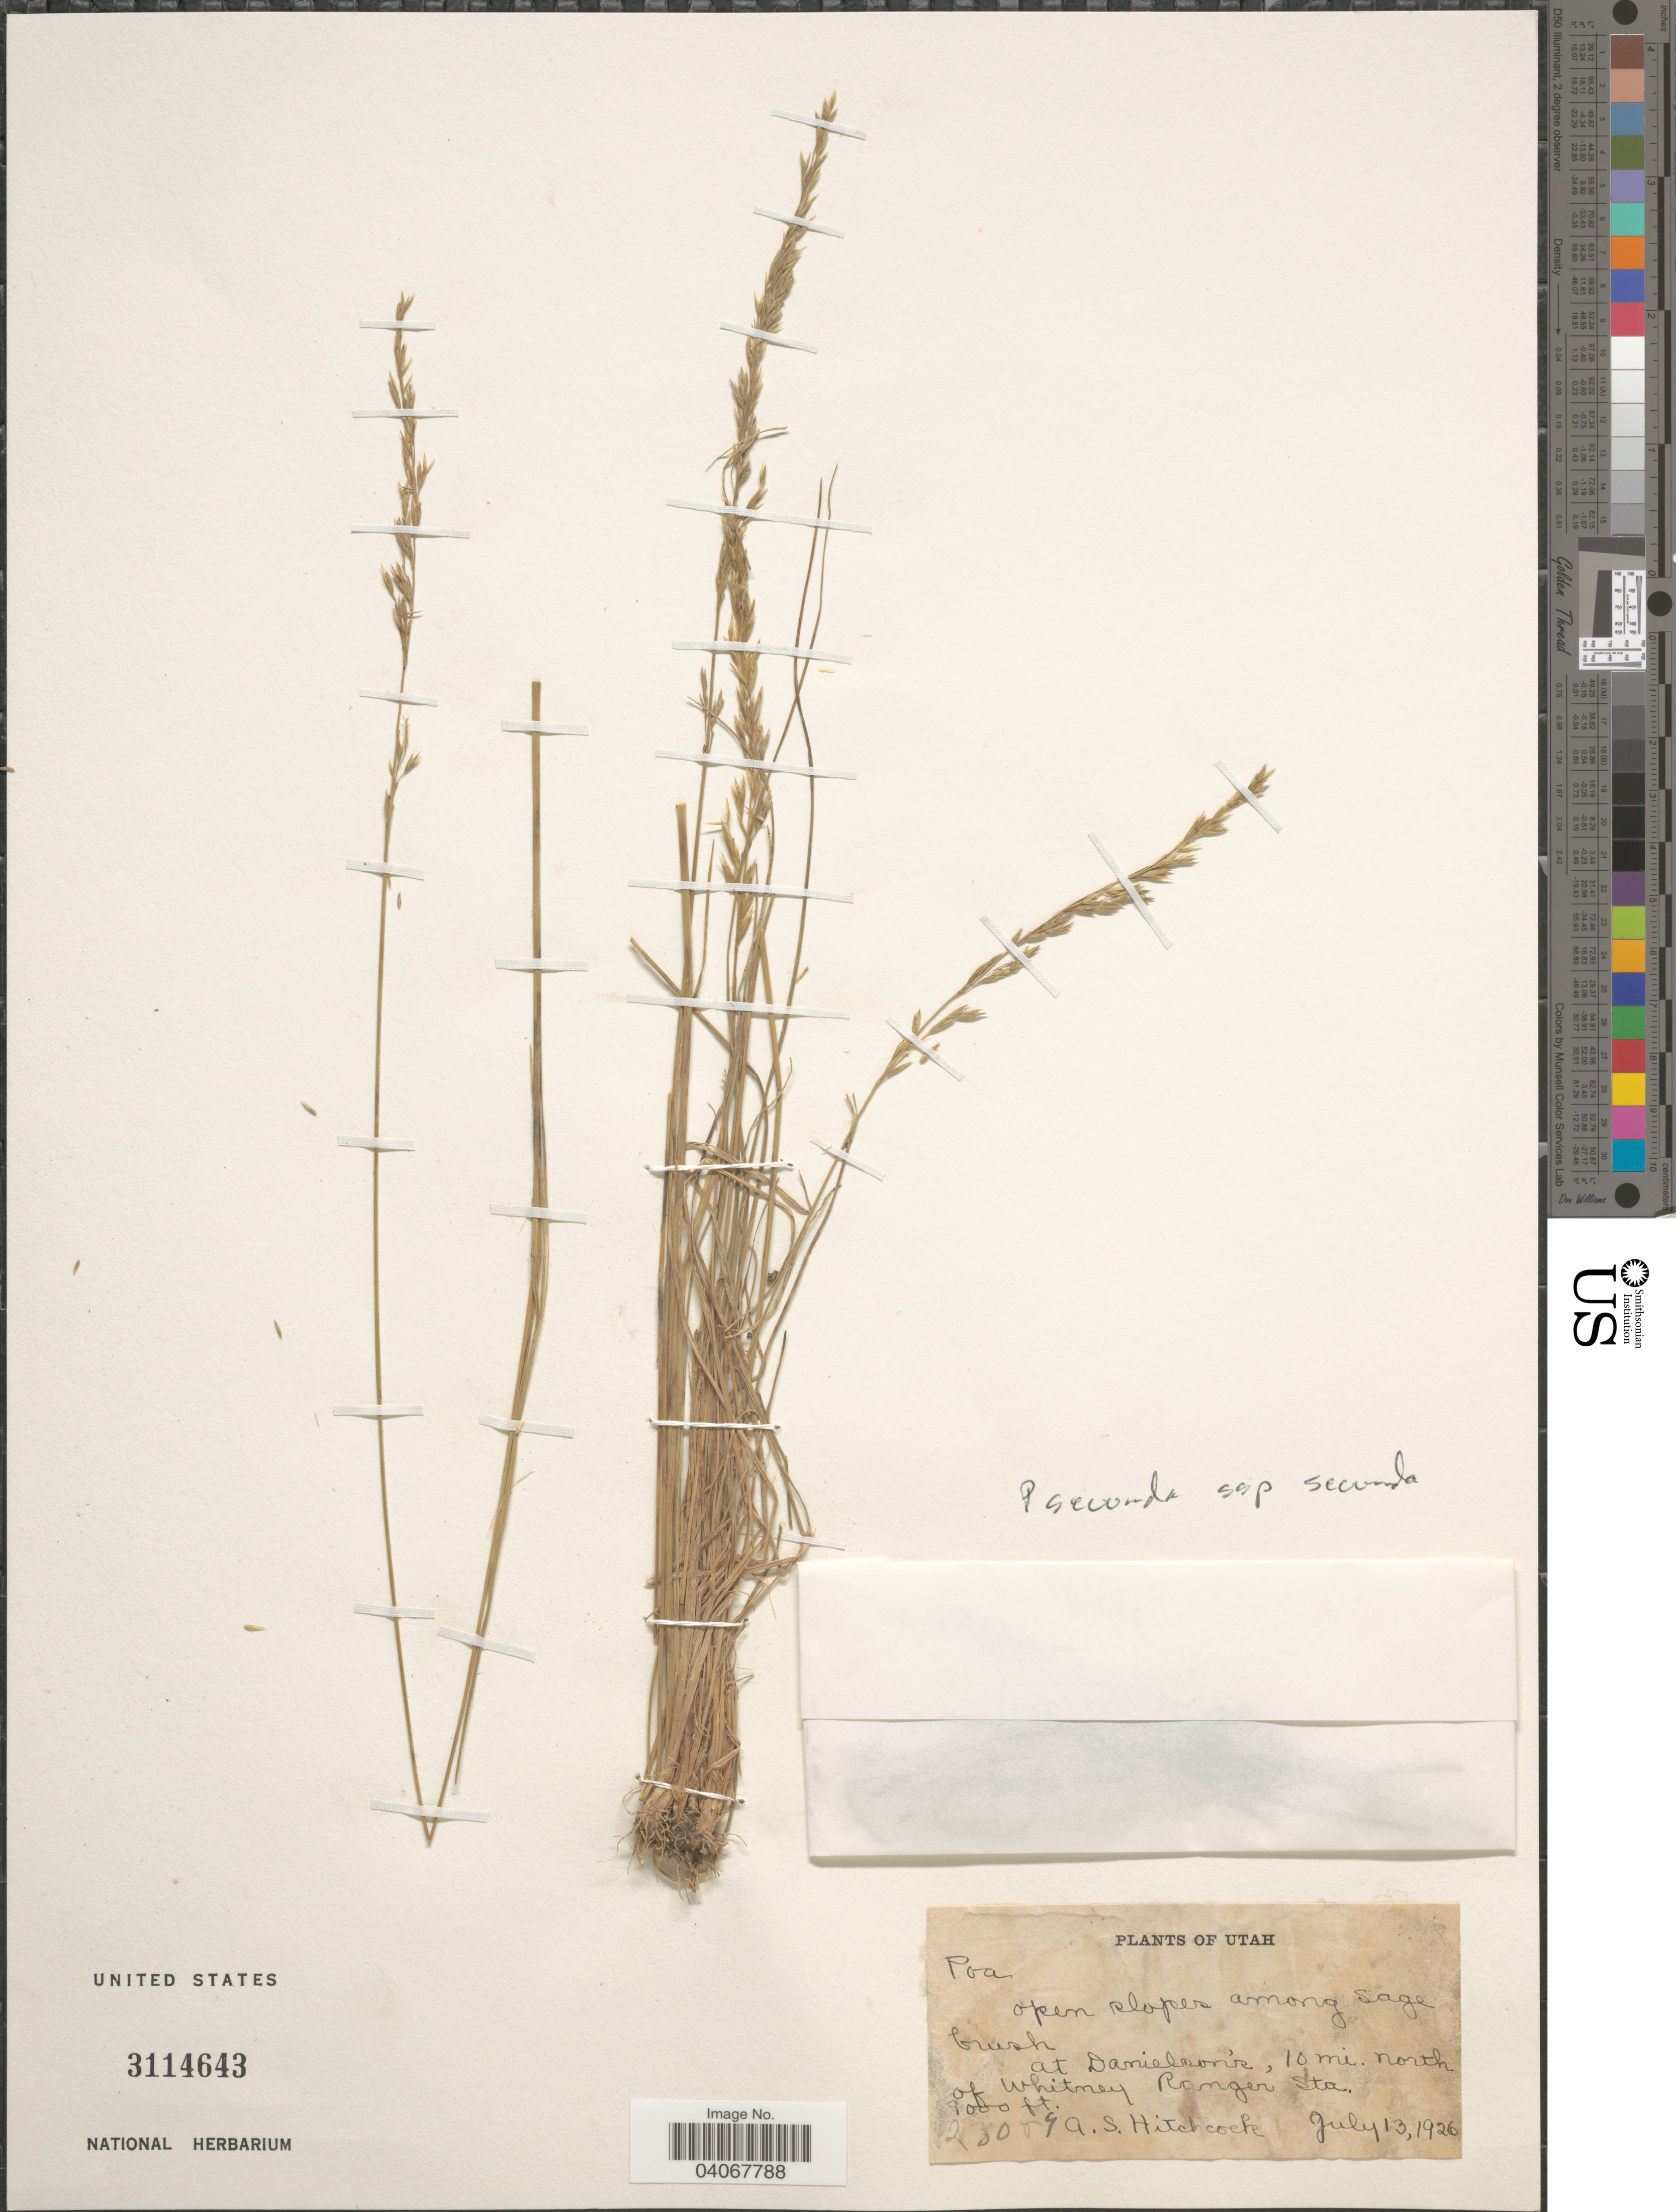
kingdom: Plantae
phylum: Tracheophyta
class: Liliopsida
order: Poales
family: Poaceae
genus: Poa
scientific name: Poa secunda subsp. secunda var. secunda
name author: J. Presl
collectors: A. S. Hitchcock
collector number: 28084*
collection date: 1926-07-13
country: United States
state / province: Utah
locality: At Danielson's, 10 mi. North of Whitney Ranger Sta.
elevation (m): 2743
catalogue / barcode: US 3114643